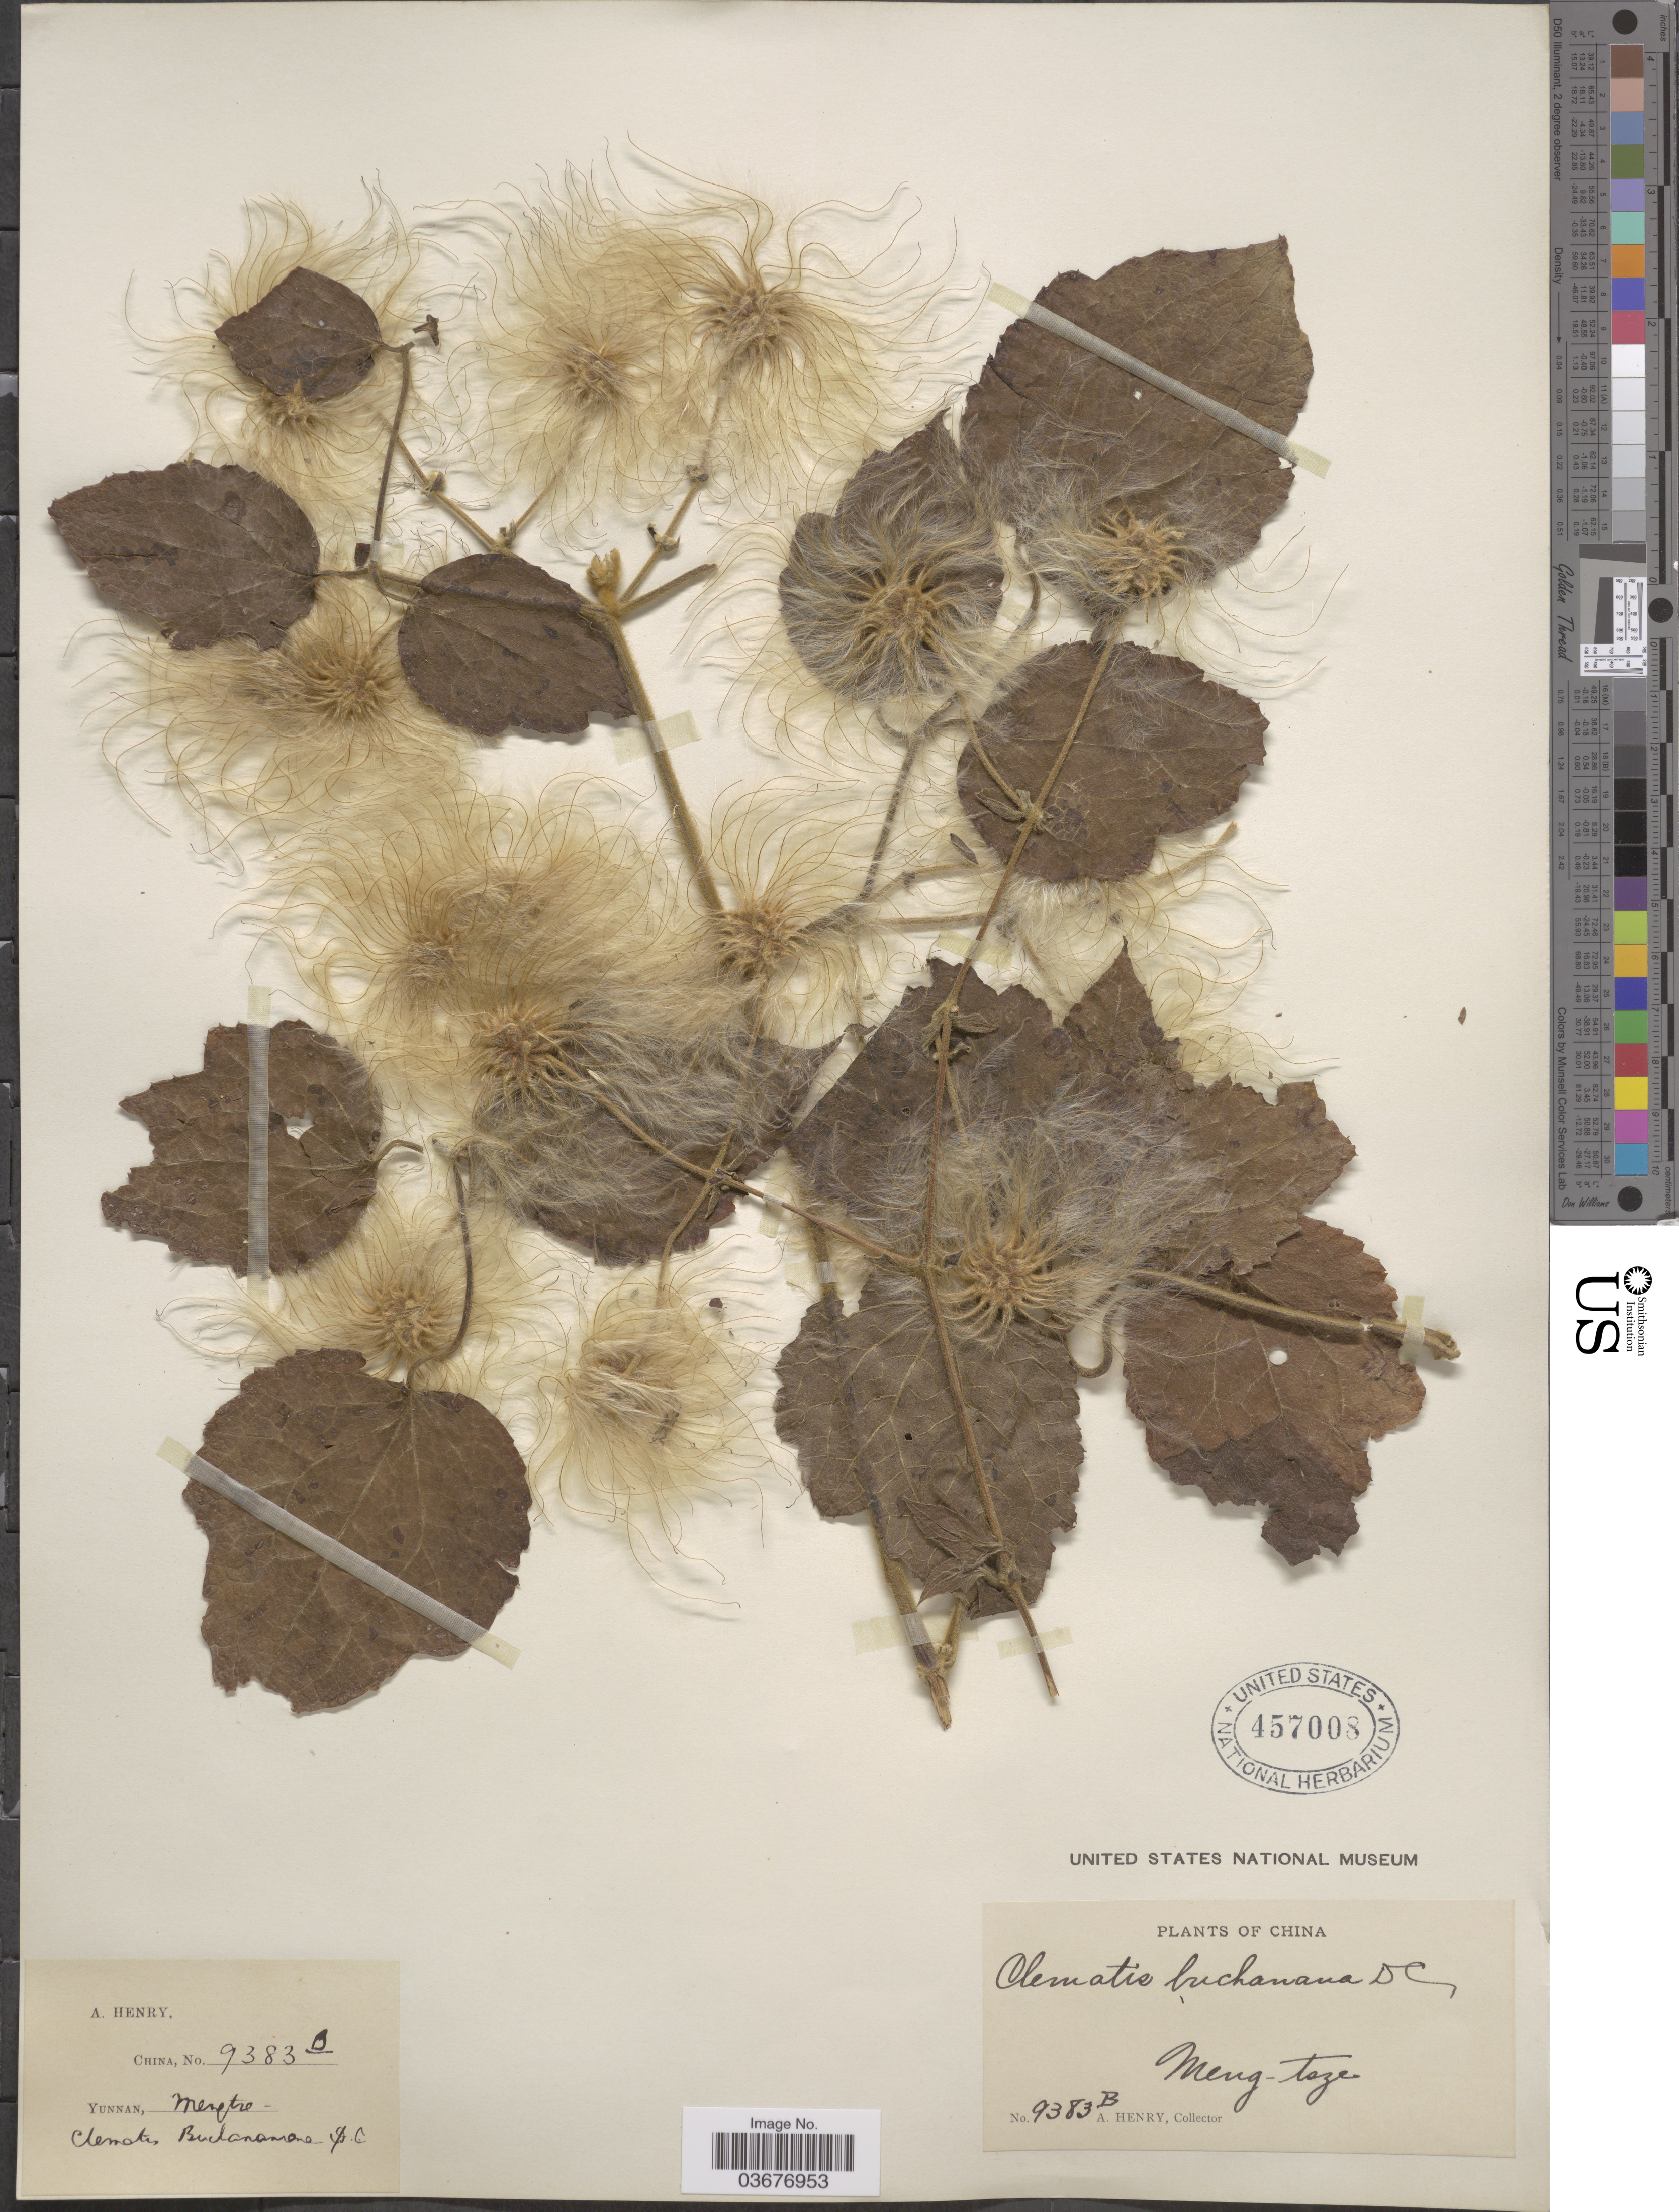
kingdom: Plantae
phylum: Tracheophyta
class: Magnoliopsida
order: Ranunculales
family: Ranunculaceae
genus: Clematis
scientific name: Clematis buchananiana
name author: DC.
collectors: A. Henry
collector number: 9383 B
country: China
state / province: Yunnan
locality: Meng-tsze.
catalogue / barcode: US 457008